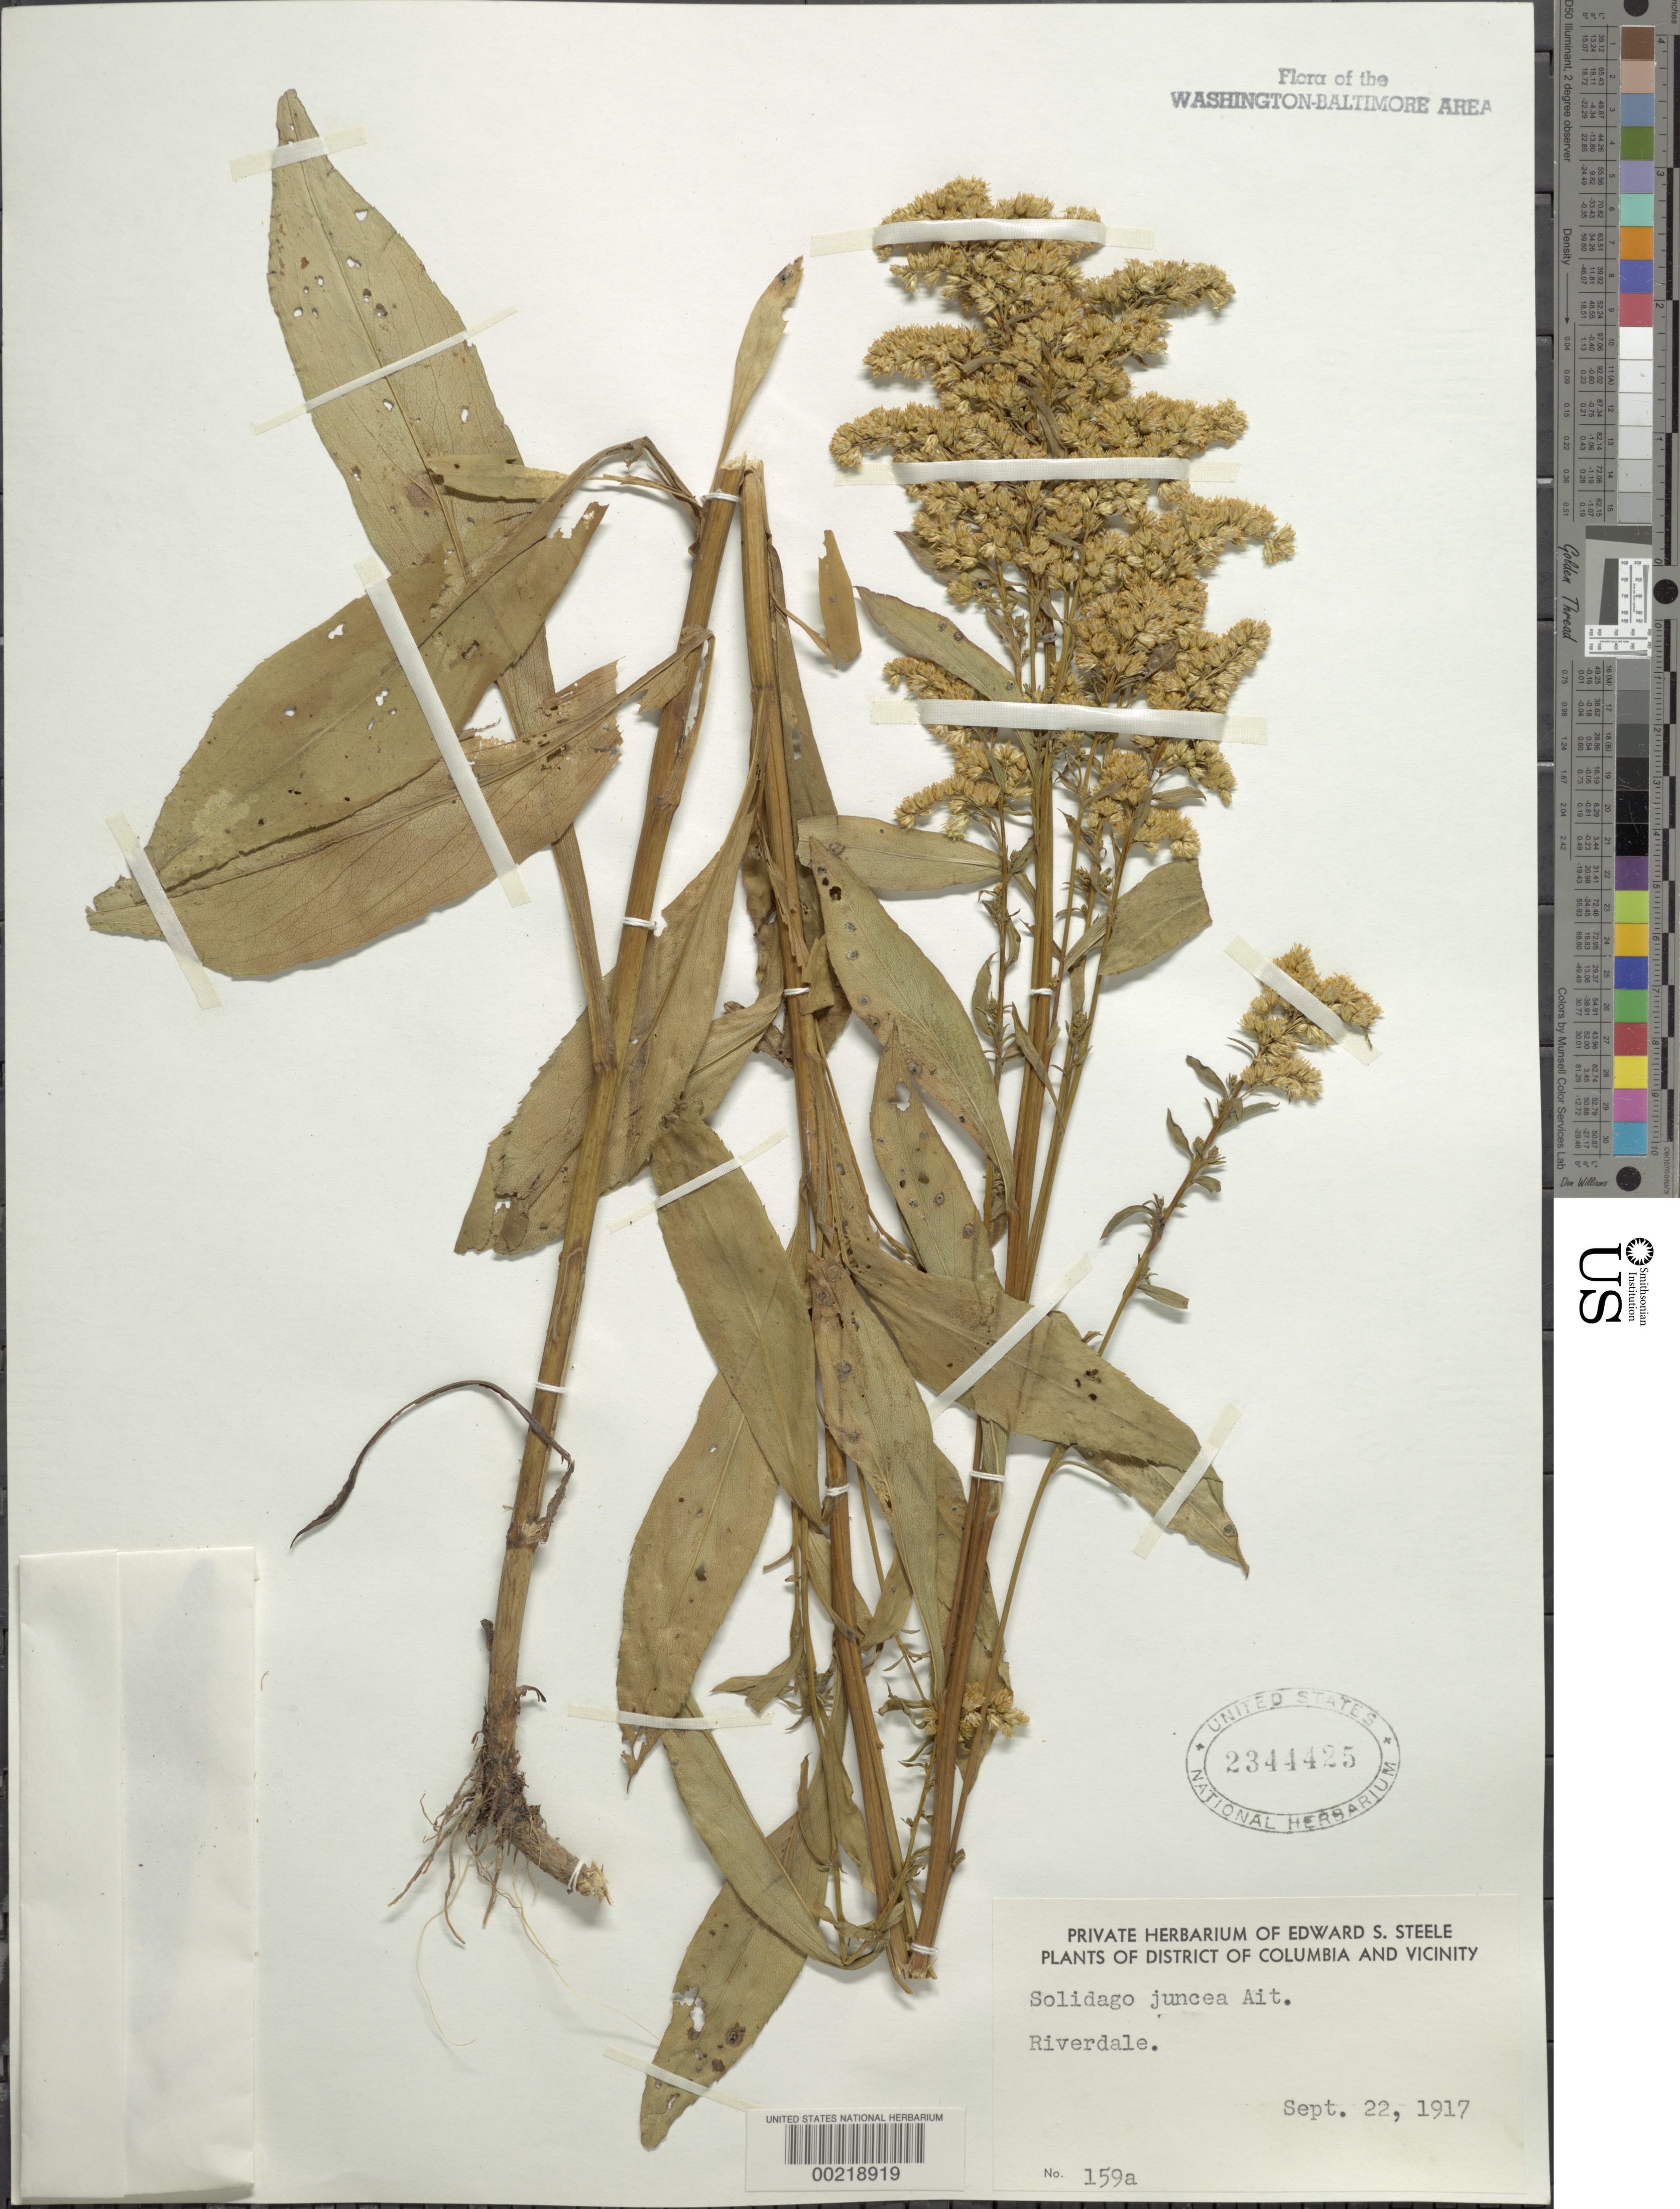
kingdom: Plantae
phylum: Tracheophyta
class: Magnoliopsida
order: Asterales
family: Asteraceae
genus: Solidago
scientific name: Solidago juncea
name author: Aiton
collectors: E. Steele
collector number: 159A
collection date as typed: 22 Sep 1917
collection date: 1917-09-22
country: United States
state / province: Maryland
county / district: Prince George's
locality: Riverdale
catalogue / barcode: US 2344425